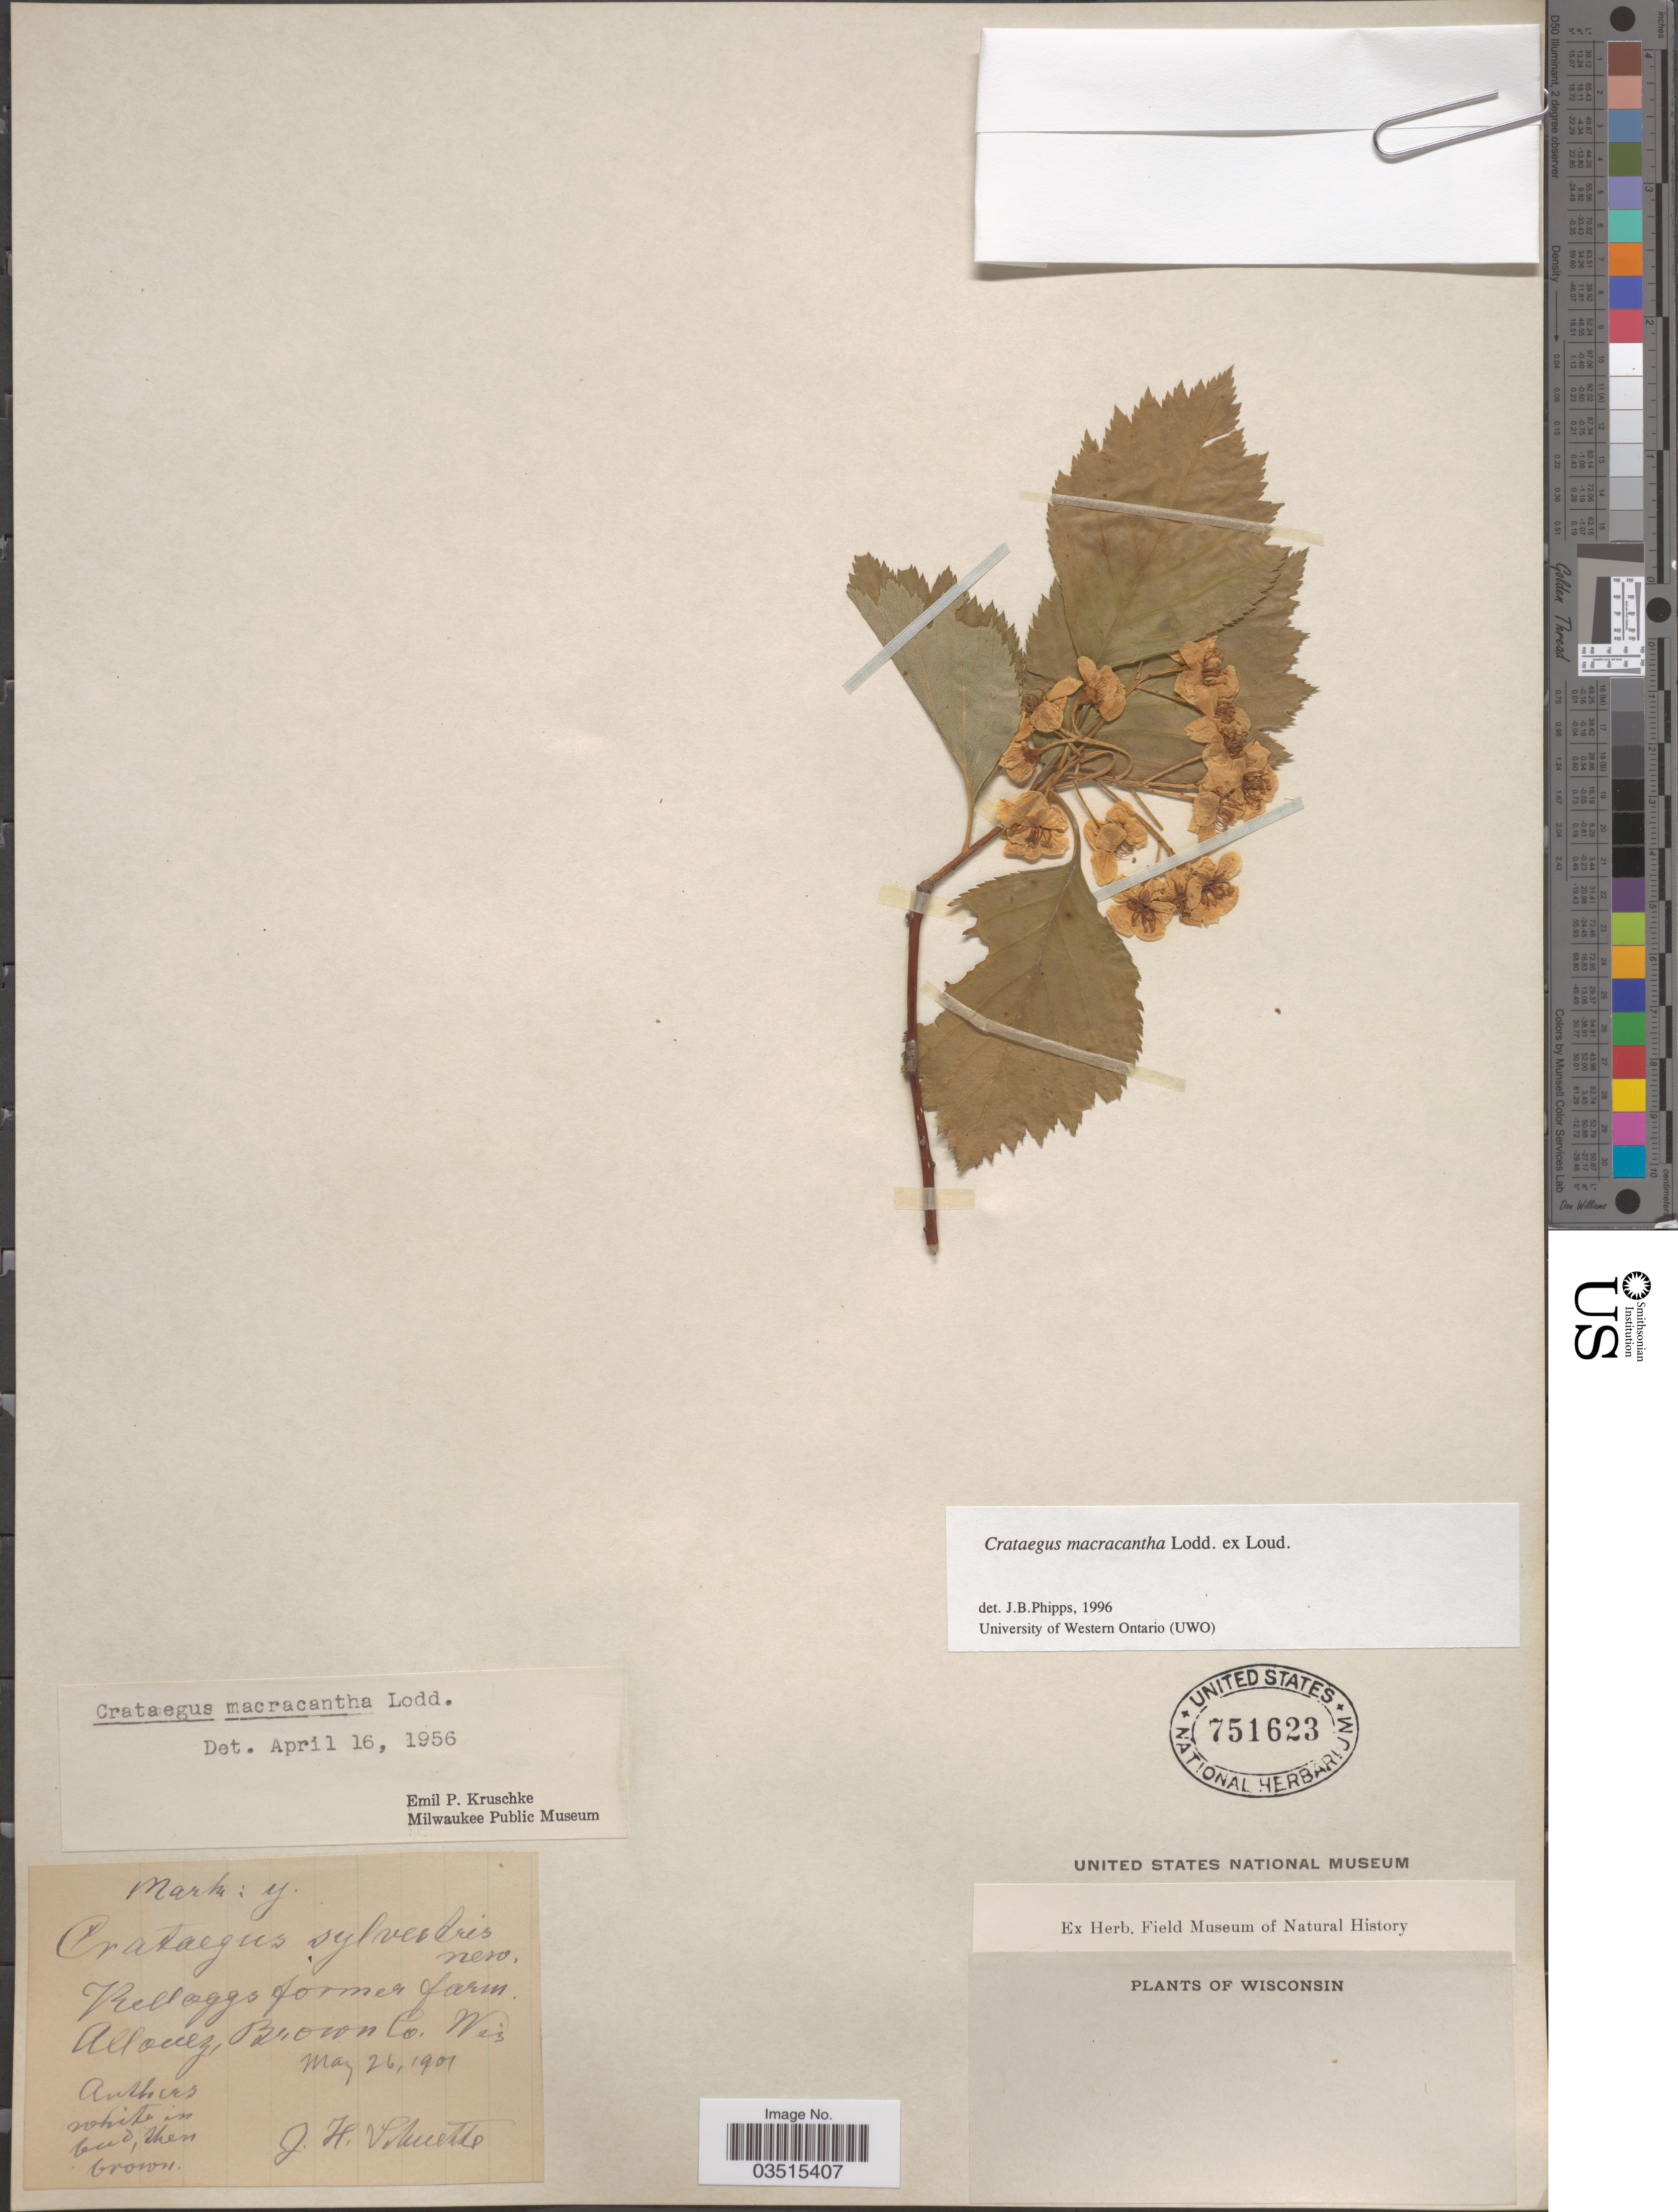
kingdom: Plantae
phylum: Tracheophyta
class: Magnoliopsida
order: Rosales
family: Rosaceae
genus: Crataegus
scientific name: Crataegus macracantha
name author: (Lindl.) Lodd. ex Loudon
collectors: J. H. Schuette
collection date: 1901-05-26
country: United States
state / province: Wisconsin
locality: Kelloggs former farm. Allouez, Brown Co.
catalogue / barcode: US 751623